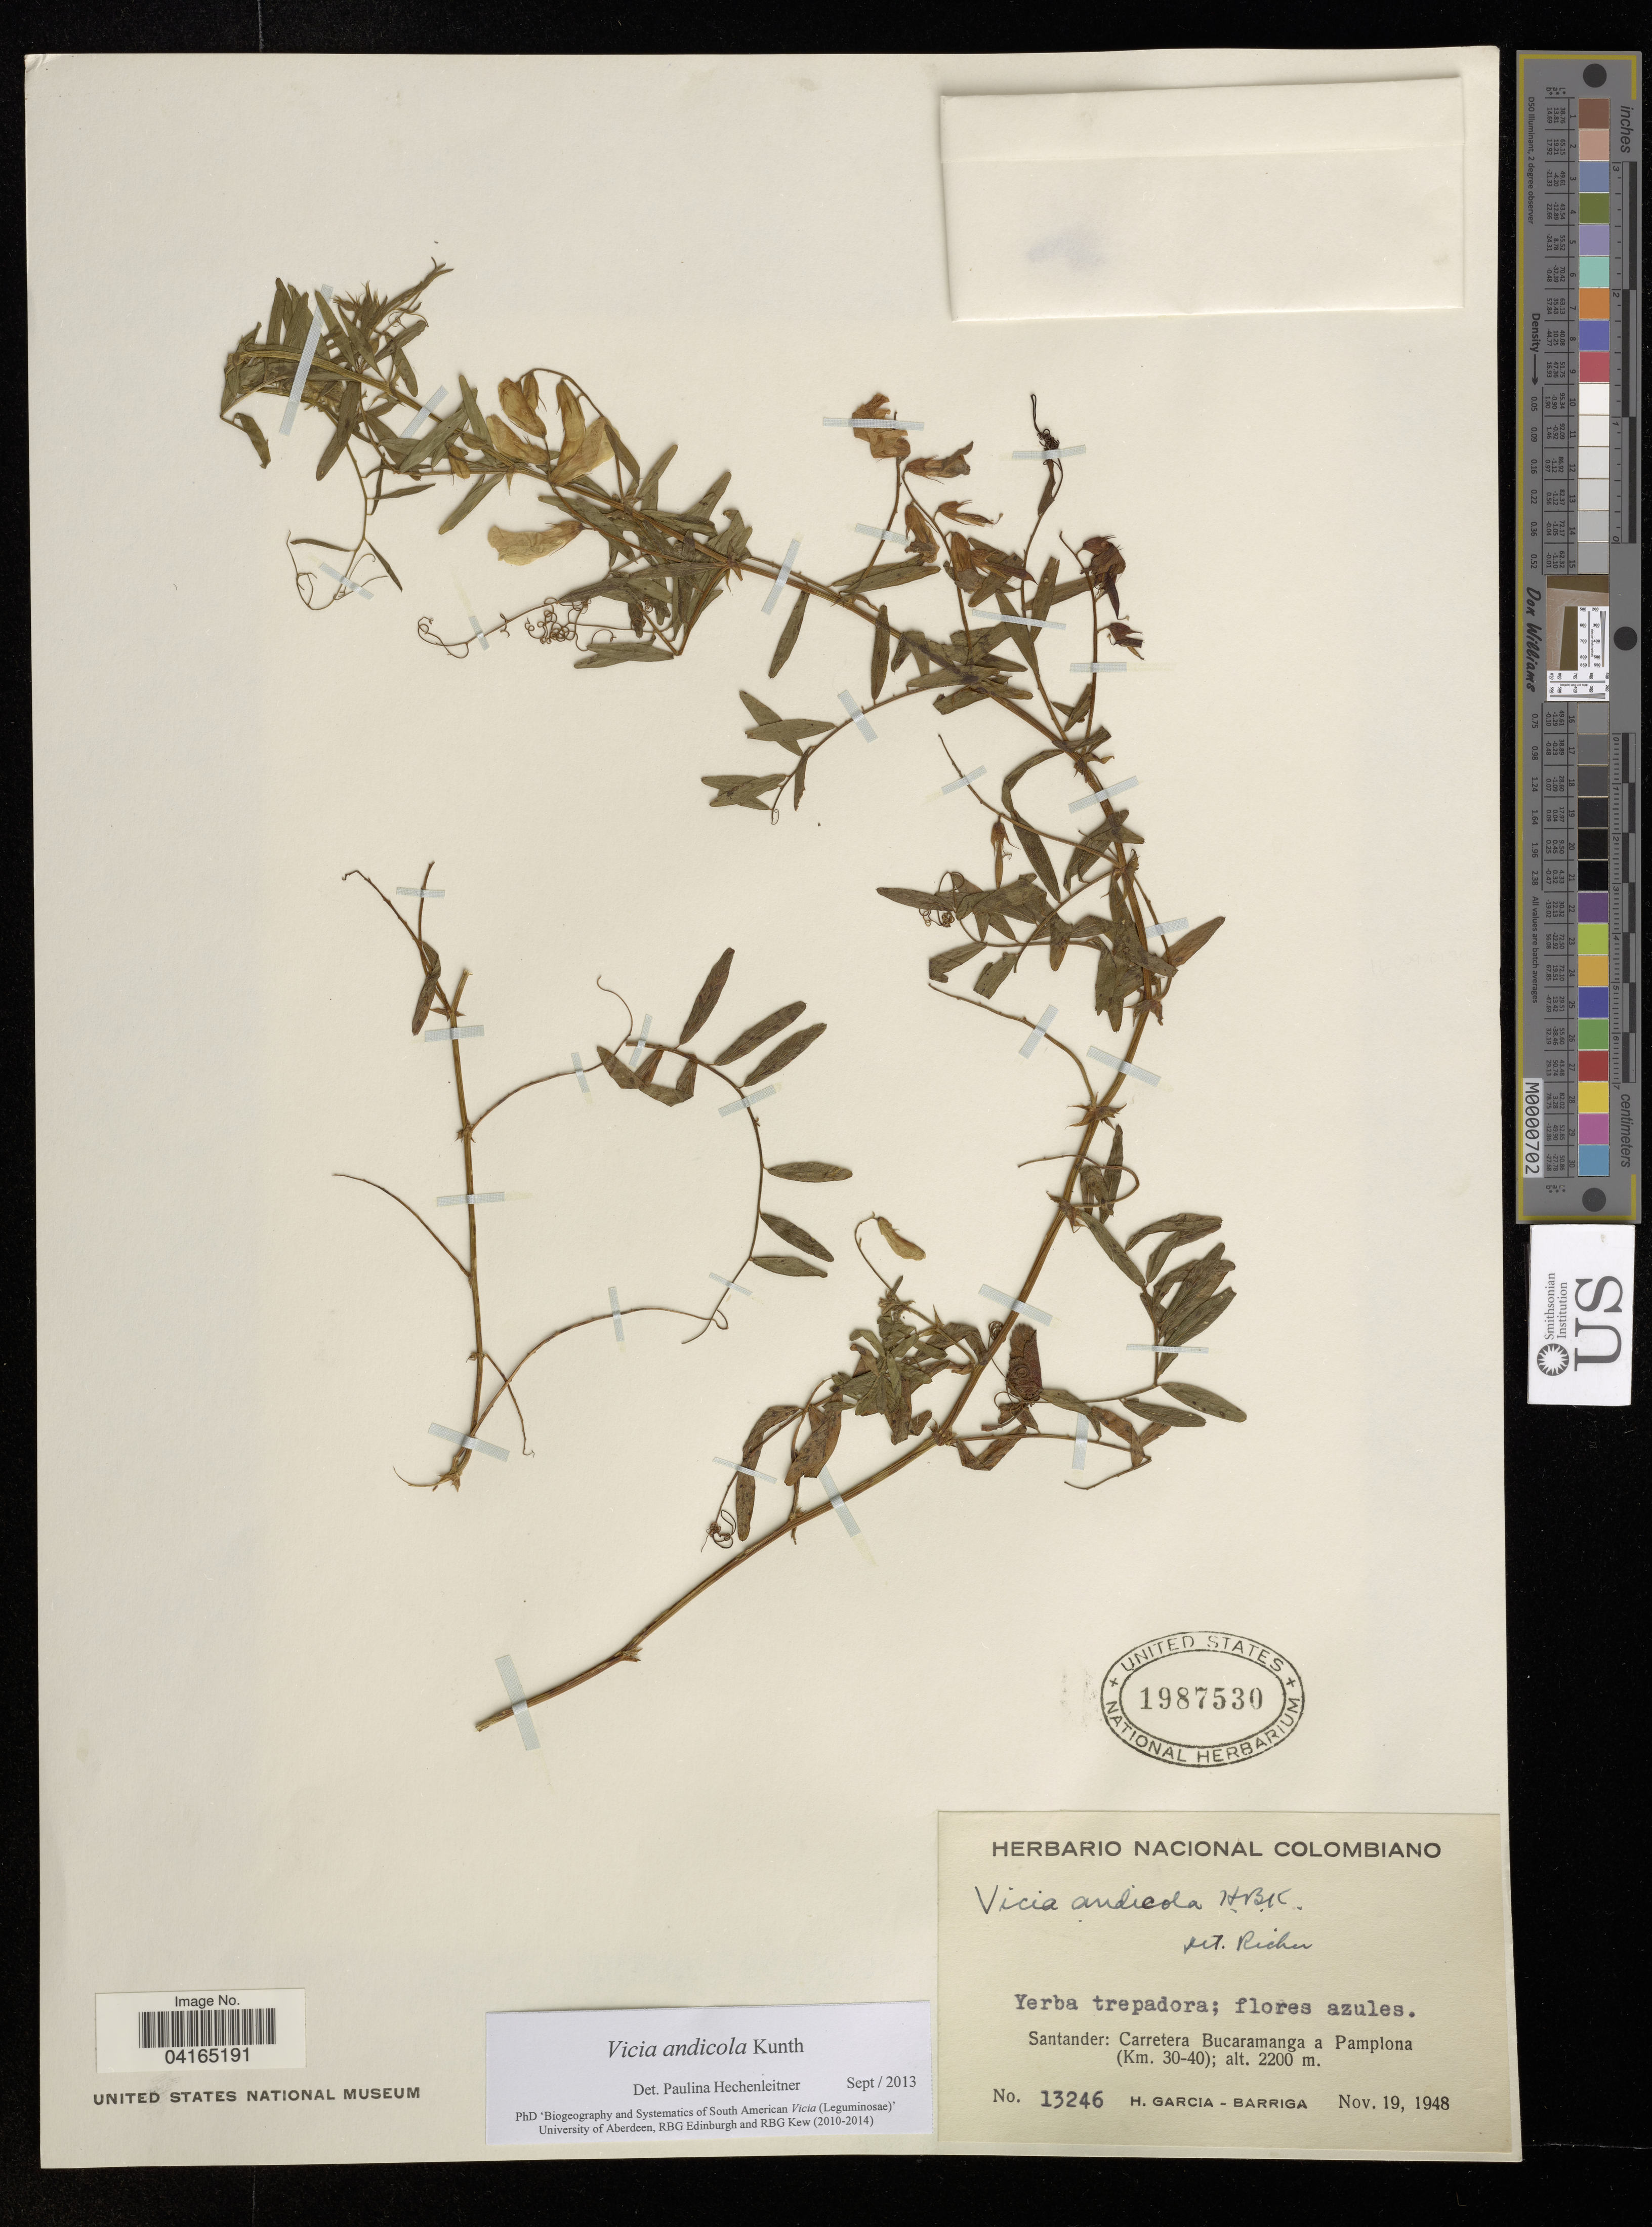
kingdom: Plantae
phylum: Tracheophyta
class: Magnoliopsida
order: Fabales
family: Fabaceae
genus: Vicia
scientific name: Vicia andicola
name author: Kunth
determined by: Hechenleitner, Paulina, RBG Edinburgh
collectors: H. García Barriga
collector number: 13246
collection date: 1948-11-19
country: Colombia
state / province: Santander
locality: Carretera Bucaramanga a Pamplona (Km. 30-40).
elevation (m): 2200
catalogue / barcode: US 1987530